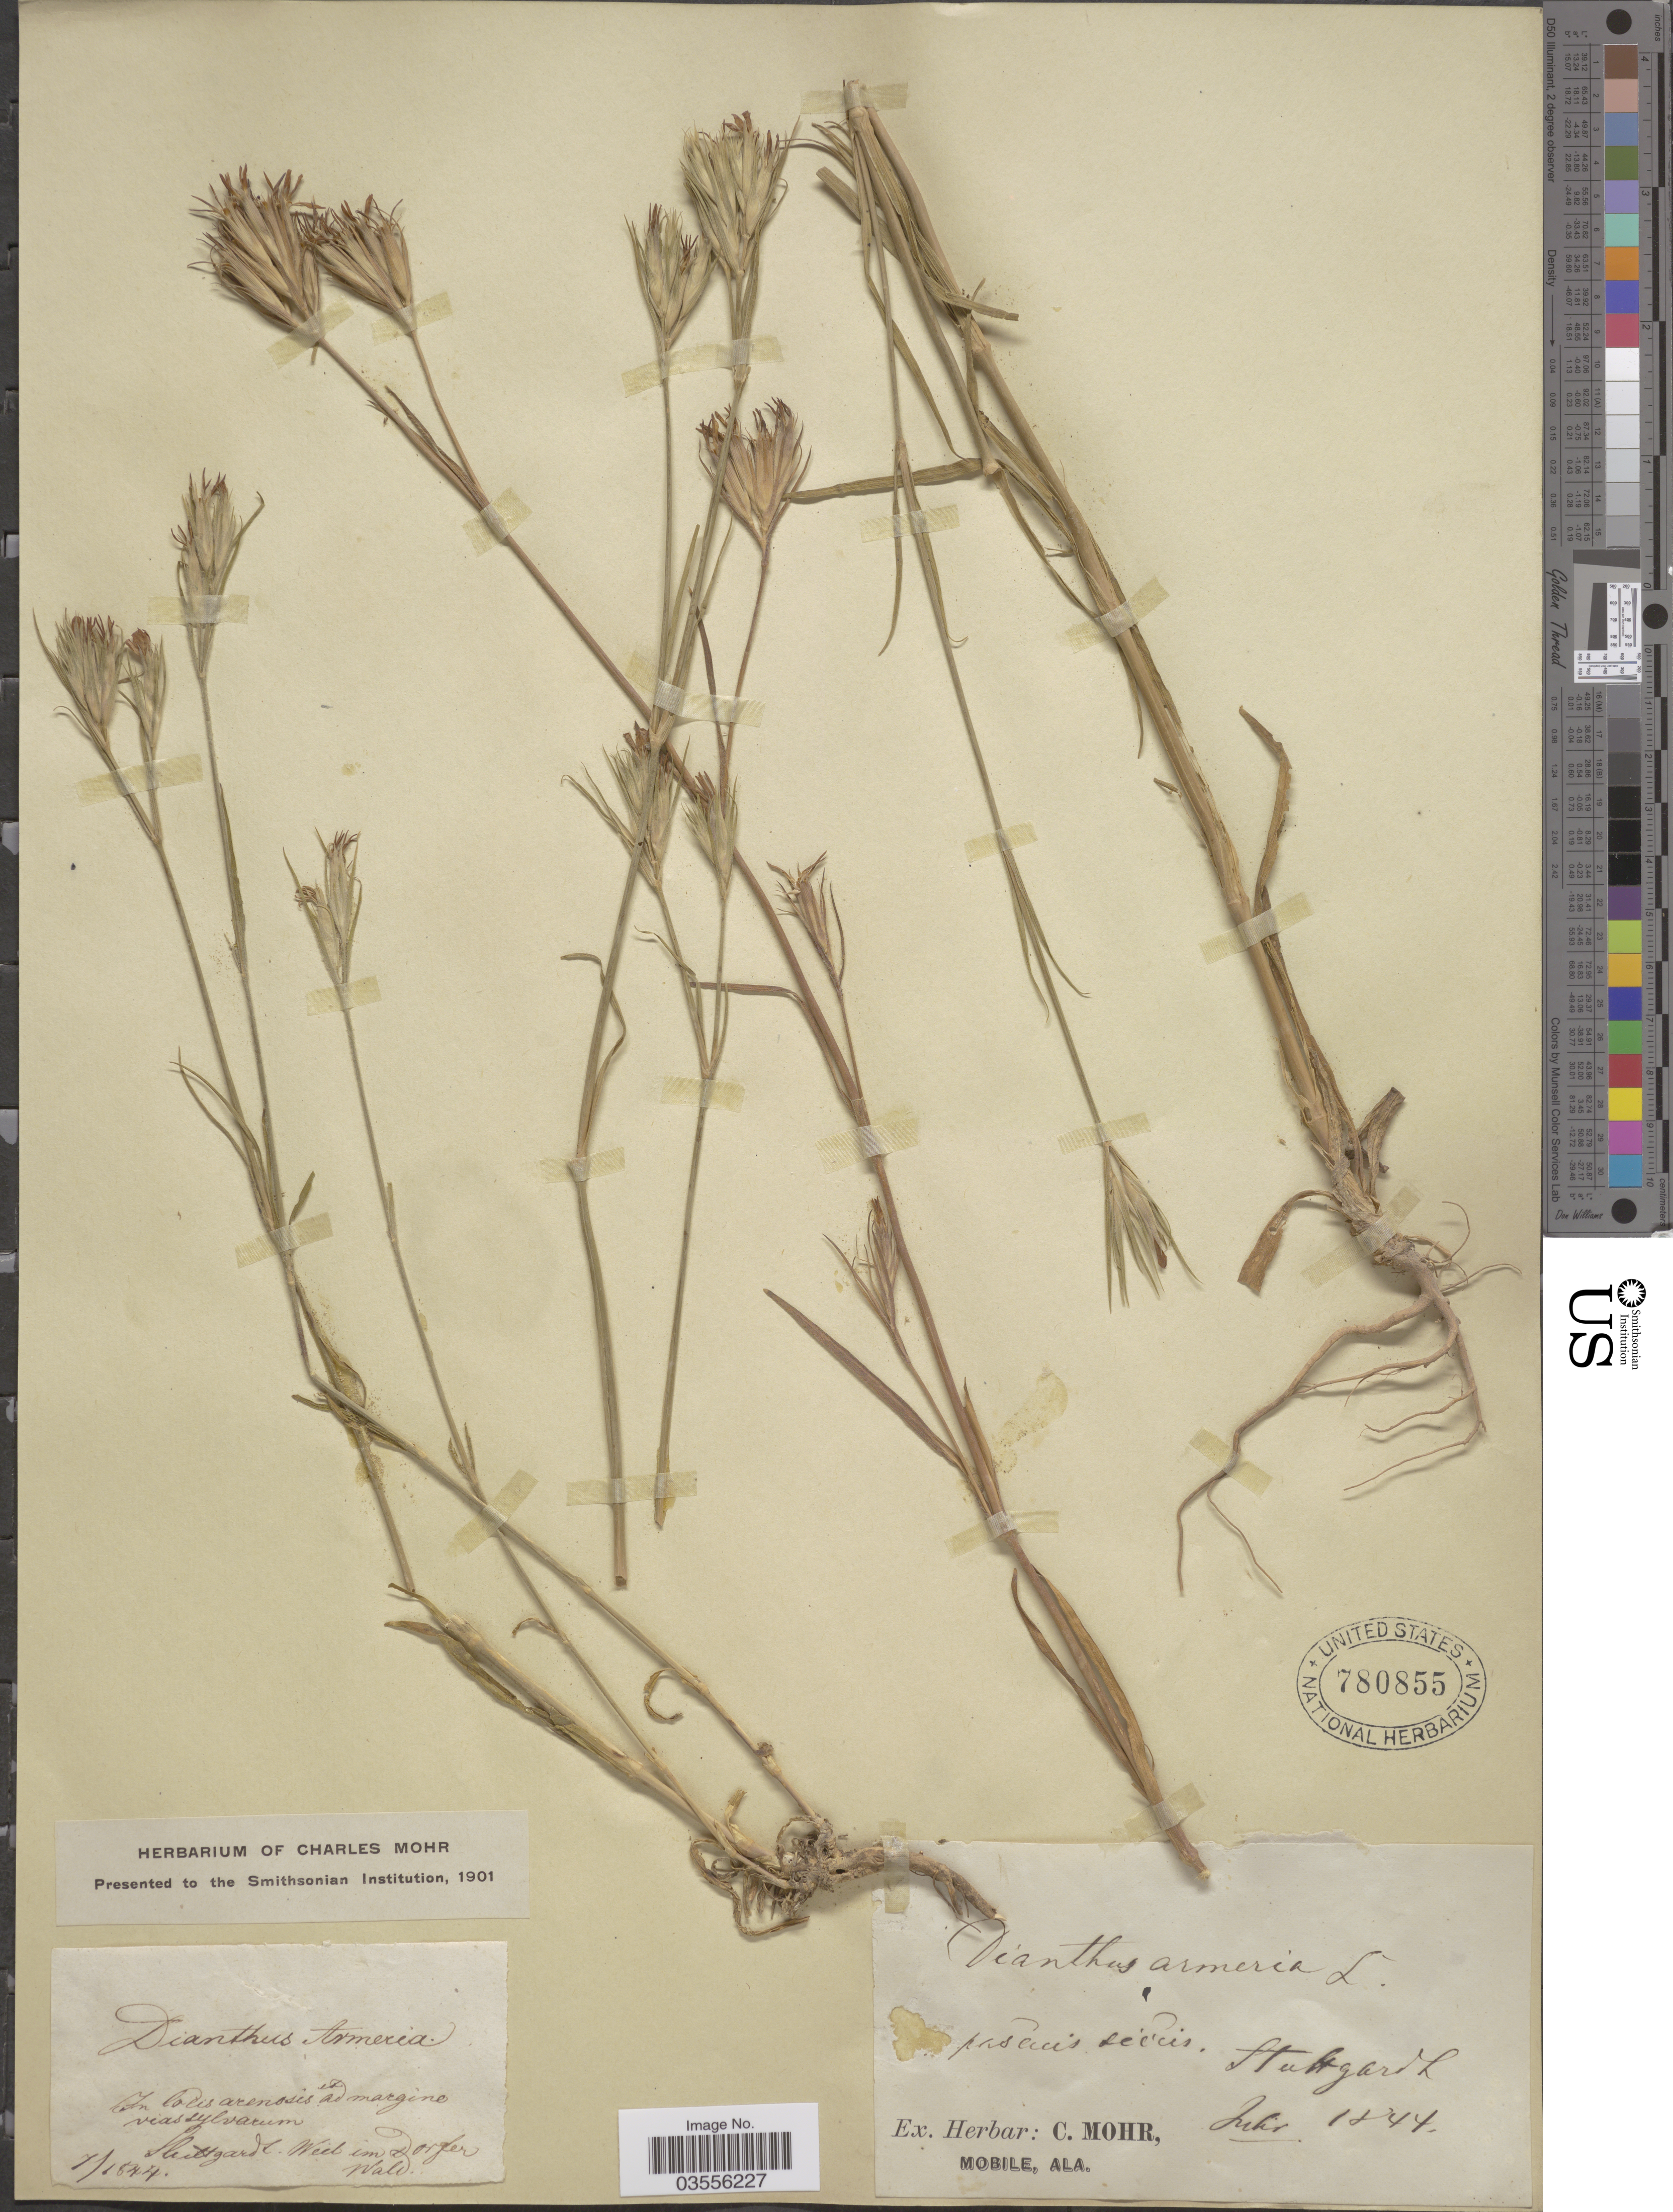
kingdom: Plantae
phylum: Tracheophyta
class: Magnoliopsida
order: Caryophyllales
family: Caryophyllaceae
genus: Dianthus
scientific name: Dianthus arenarius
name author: L.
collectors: ex herb. C. Mohr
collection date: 1844-07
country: Germany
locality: Weel [interpreted] im dorfer Wald. Stuttgardt.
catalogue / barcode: US 780855